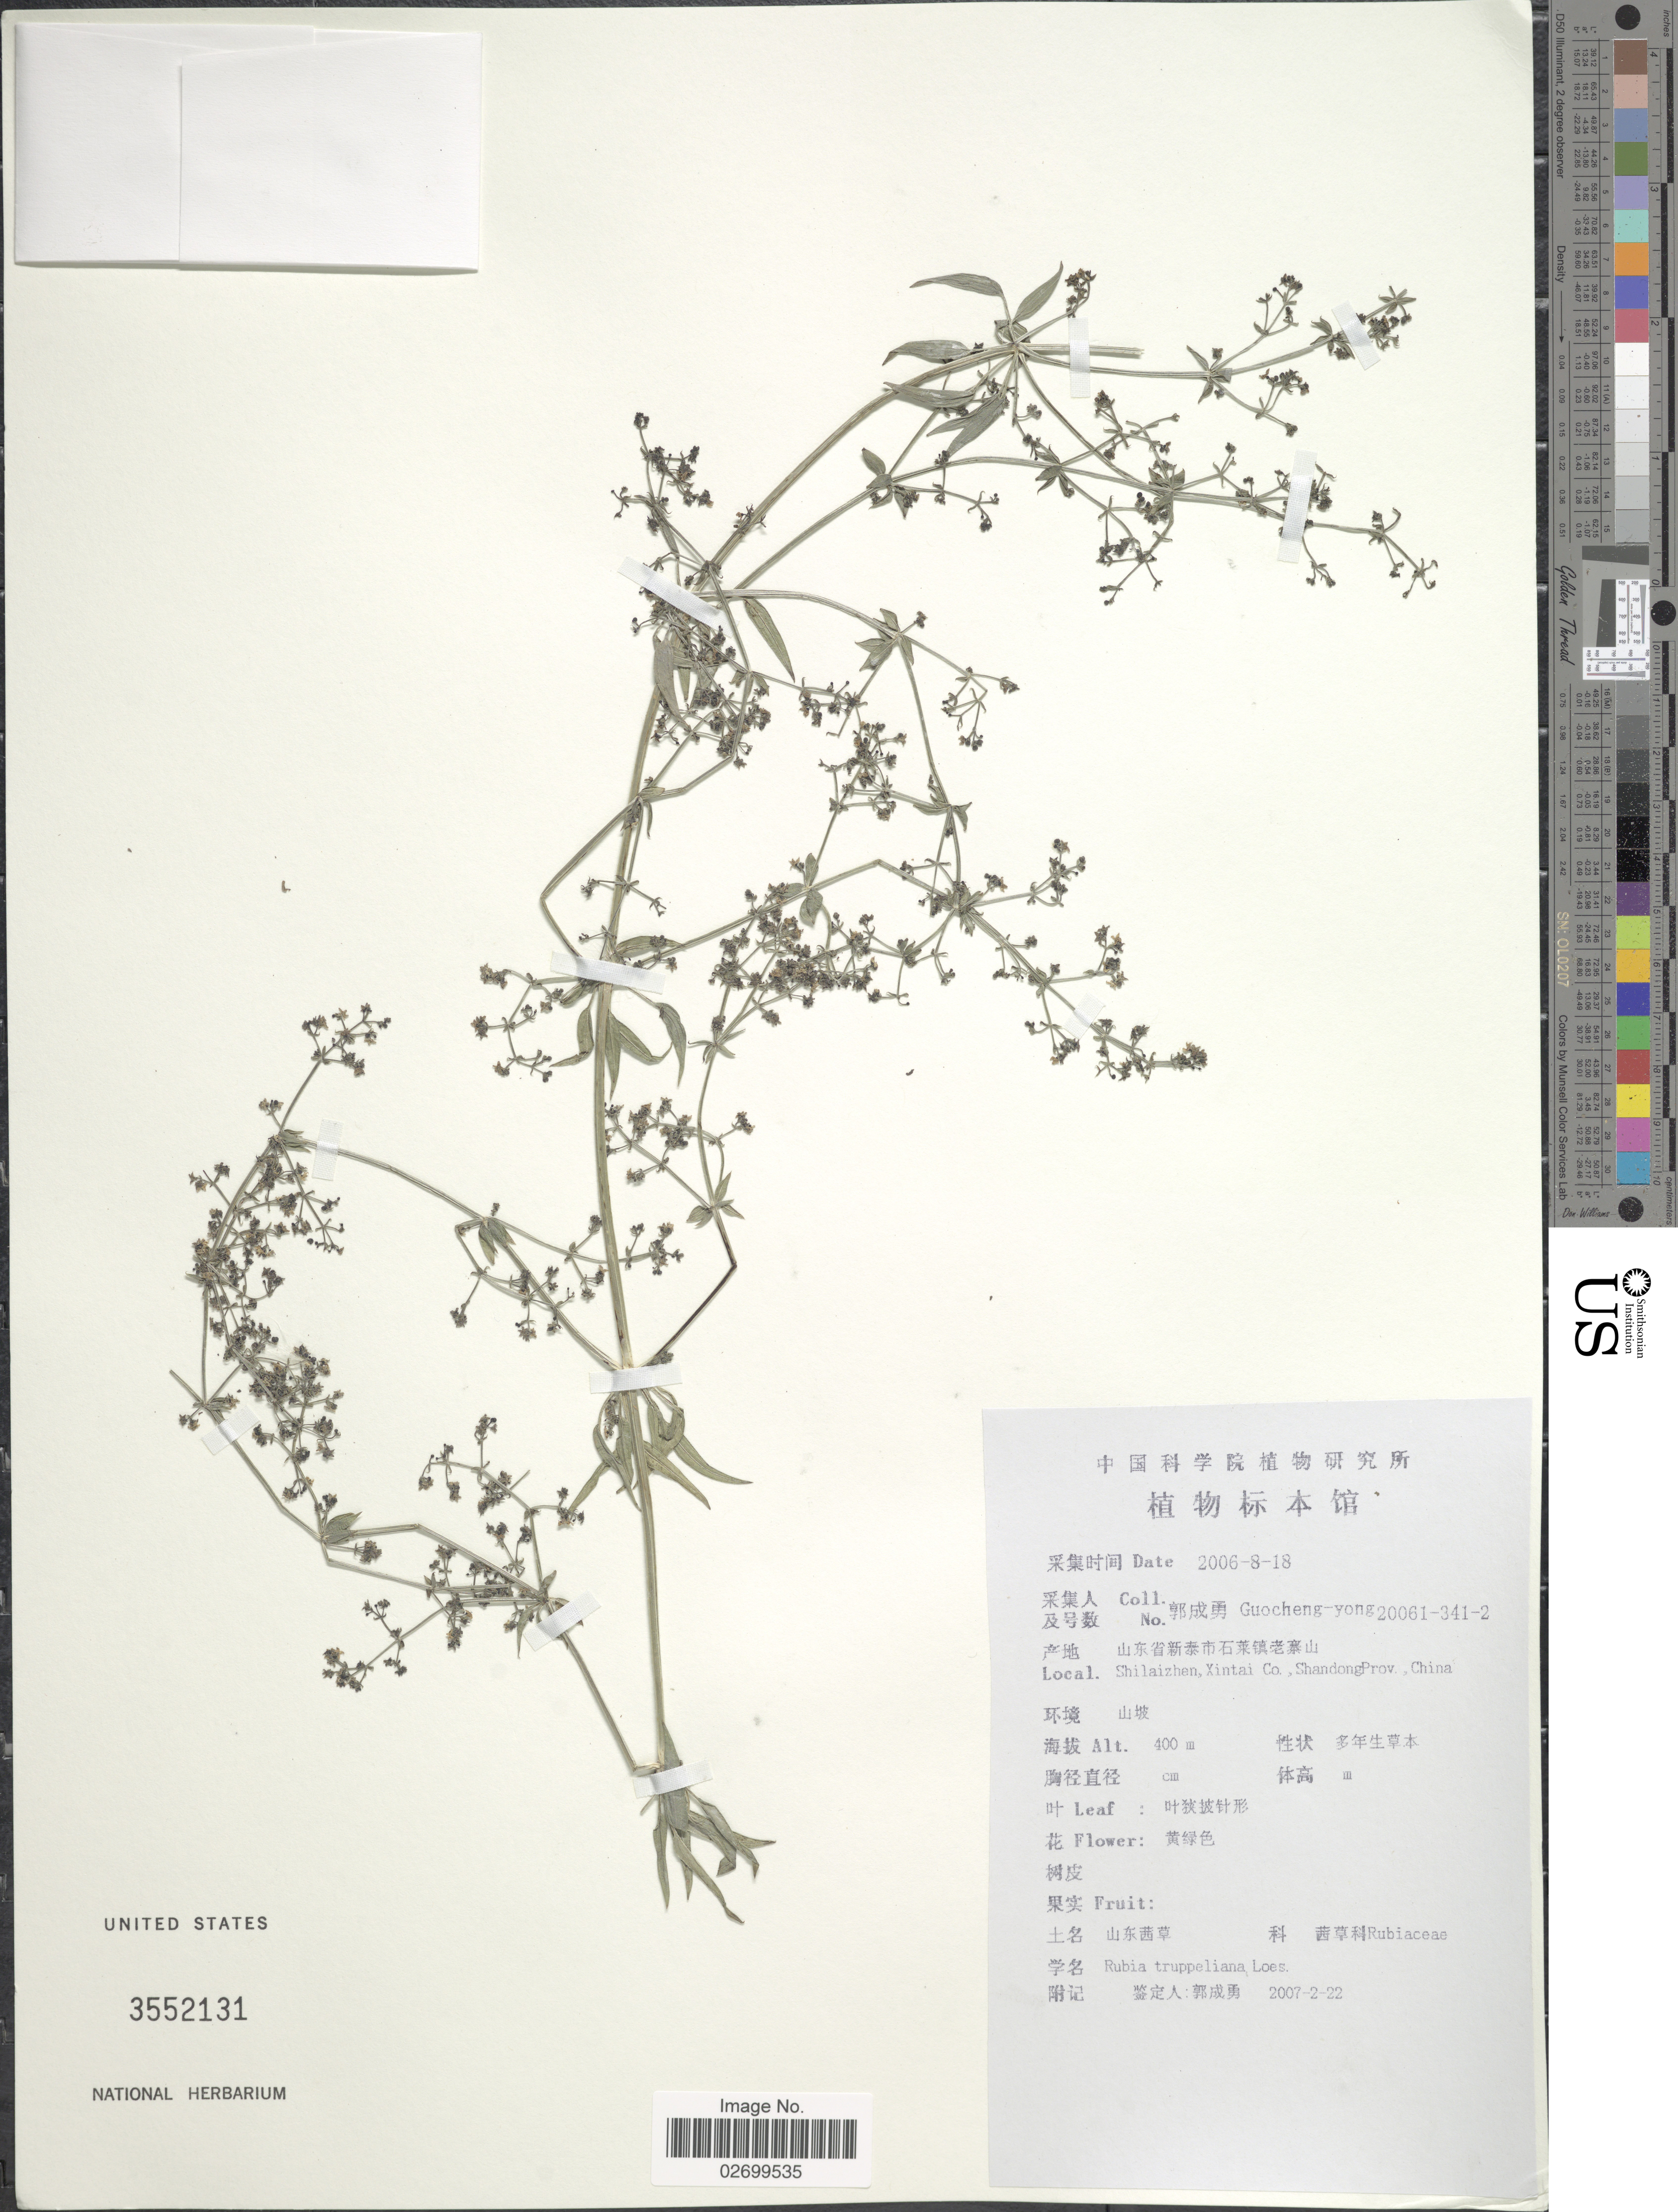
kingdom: Plantae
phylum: Tracheophyta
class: Magnoliopsida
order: Gentianales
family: Rubiaceae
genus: Rubia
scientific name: Rubia truppeliana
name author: Loes.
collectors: Guo cheng-yong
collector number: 200613412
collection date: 2006-08-18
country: China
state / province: Shandong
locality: Shilaizhen, Xintai Co.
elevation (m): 400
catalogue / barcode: US 3552131